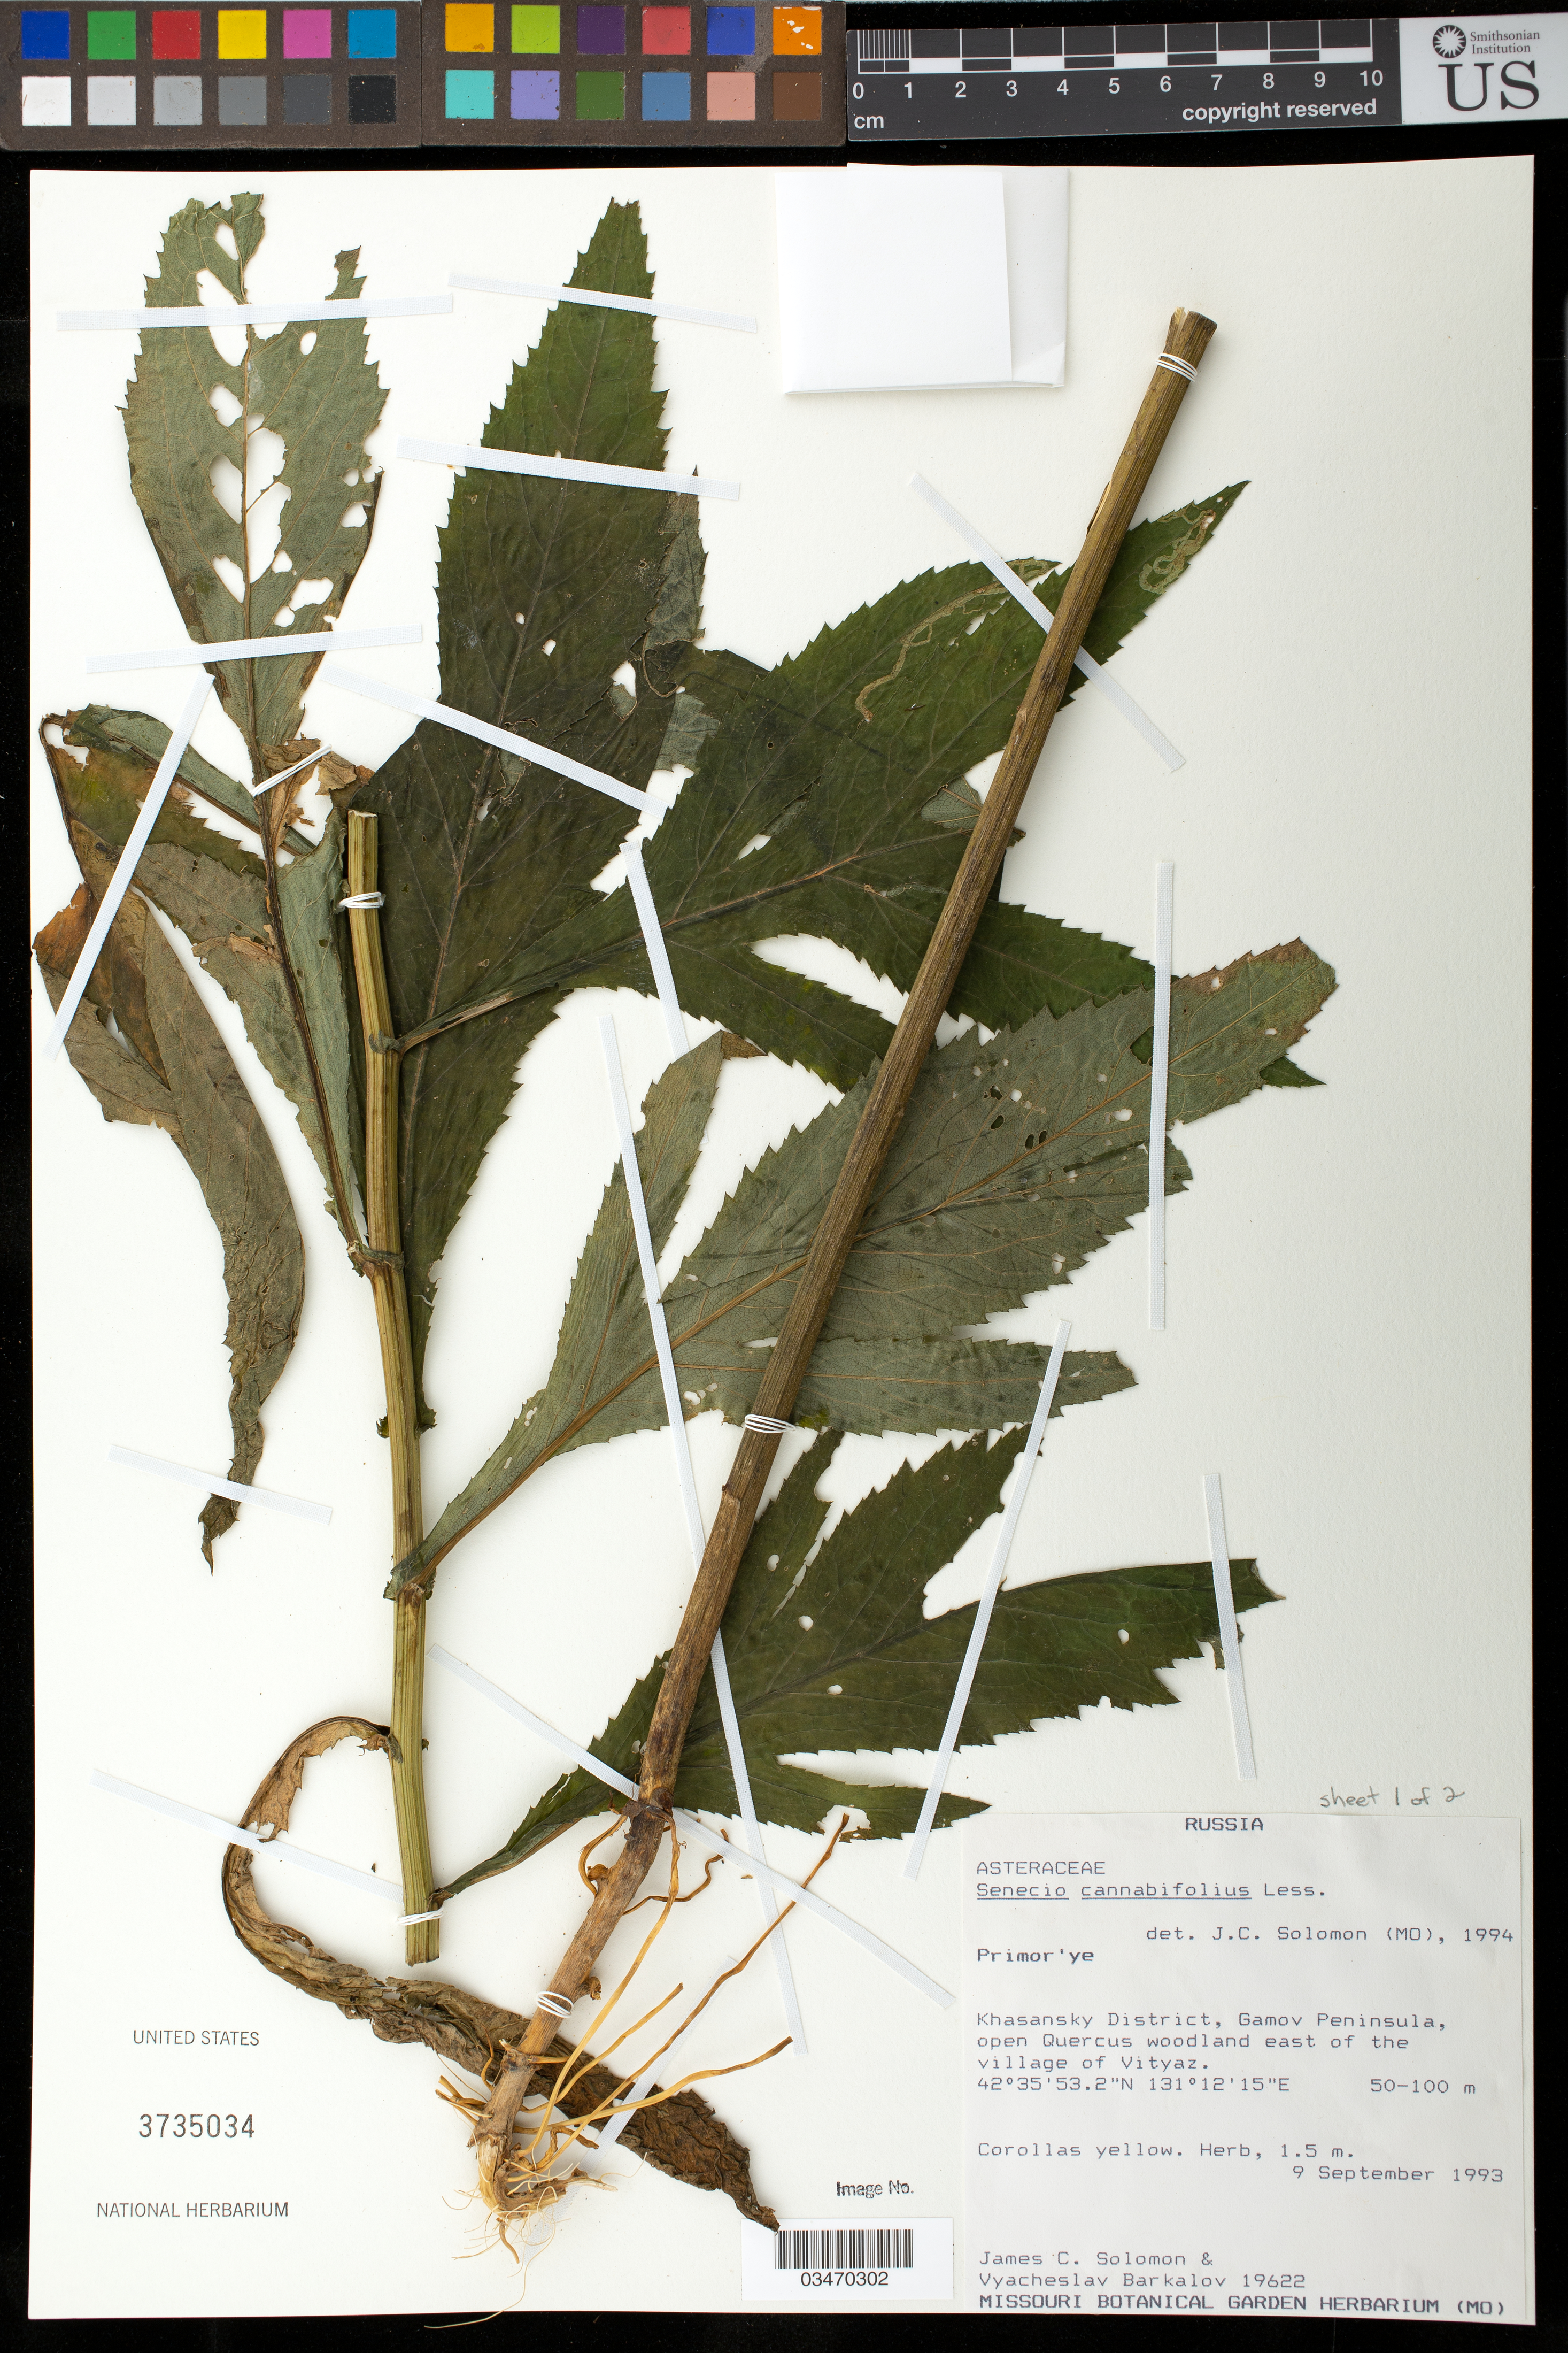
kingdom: Plantae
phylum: Tracheophyta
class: Magnoliopsida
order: Asterales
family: Asteraceae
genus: Senecio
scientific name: Senecio cannabifolius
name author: Less.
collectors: J. C. Solomon & V. Barkalov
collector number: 19622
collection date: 1993-09-09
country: Russian Federation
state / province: Primorsky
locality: Khasansky District, Gamov Peninsula, open Quercus woodland east of the village of Vityaz.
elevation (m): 50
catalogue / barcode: US 3735034